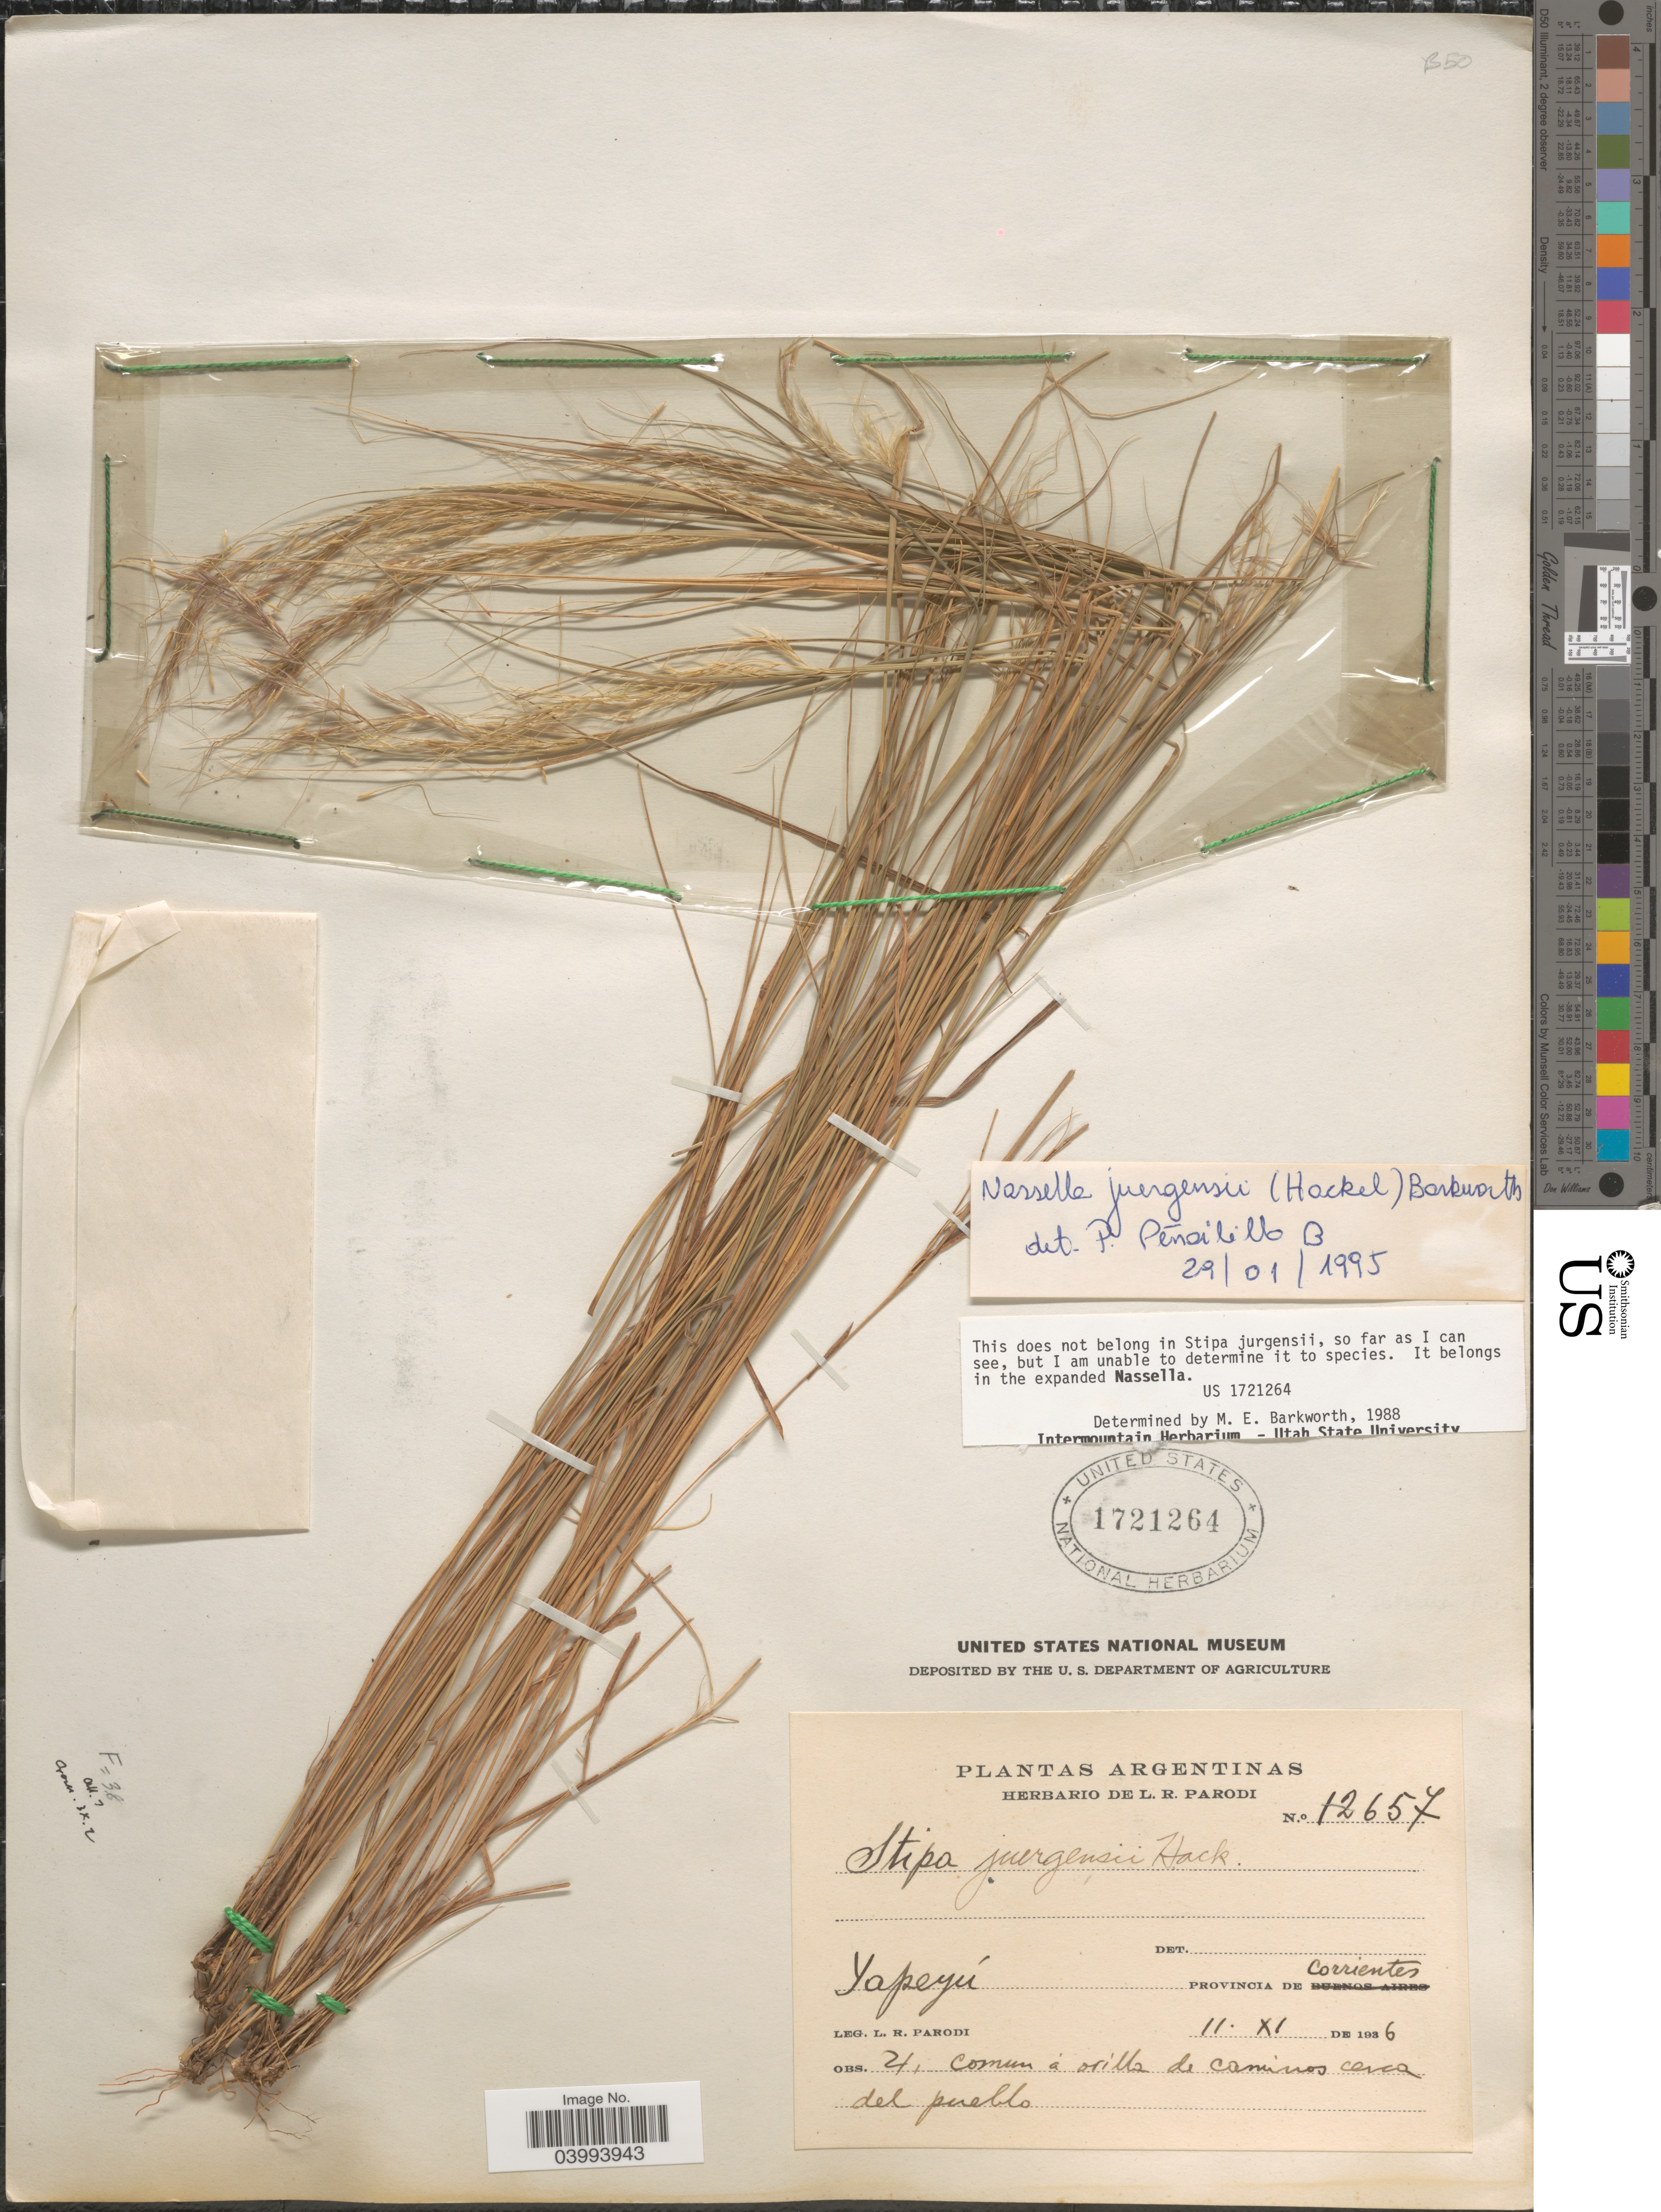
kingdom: Plantae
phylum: Tracheophyta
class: Liliopsida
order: Poales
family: Poaceae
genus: Nassella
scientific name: Nassella juergensii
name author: (Hack.) Barkworth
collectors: L. R. Parodi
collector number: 12657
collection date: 1936-11-11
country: Argentina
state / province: Corrientes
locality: Yapeyú.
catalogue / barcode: US 1721264